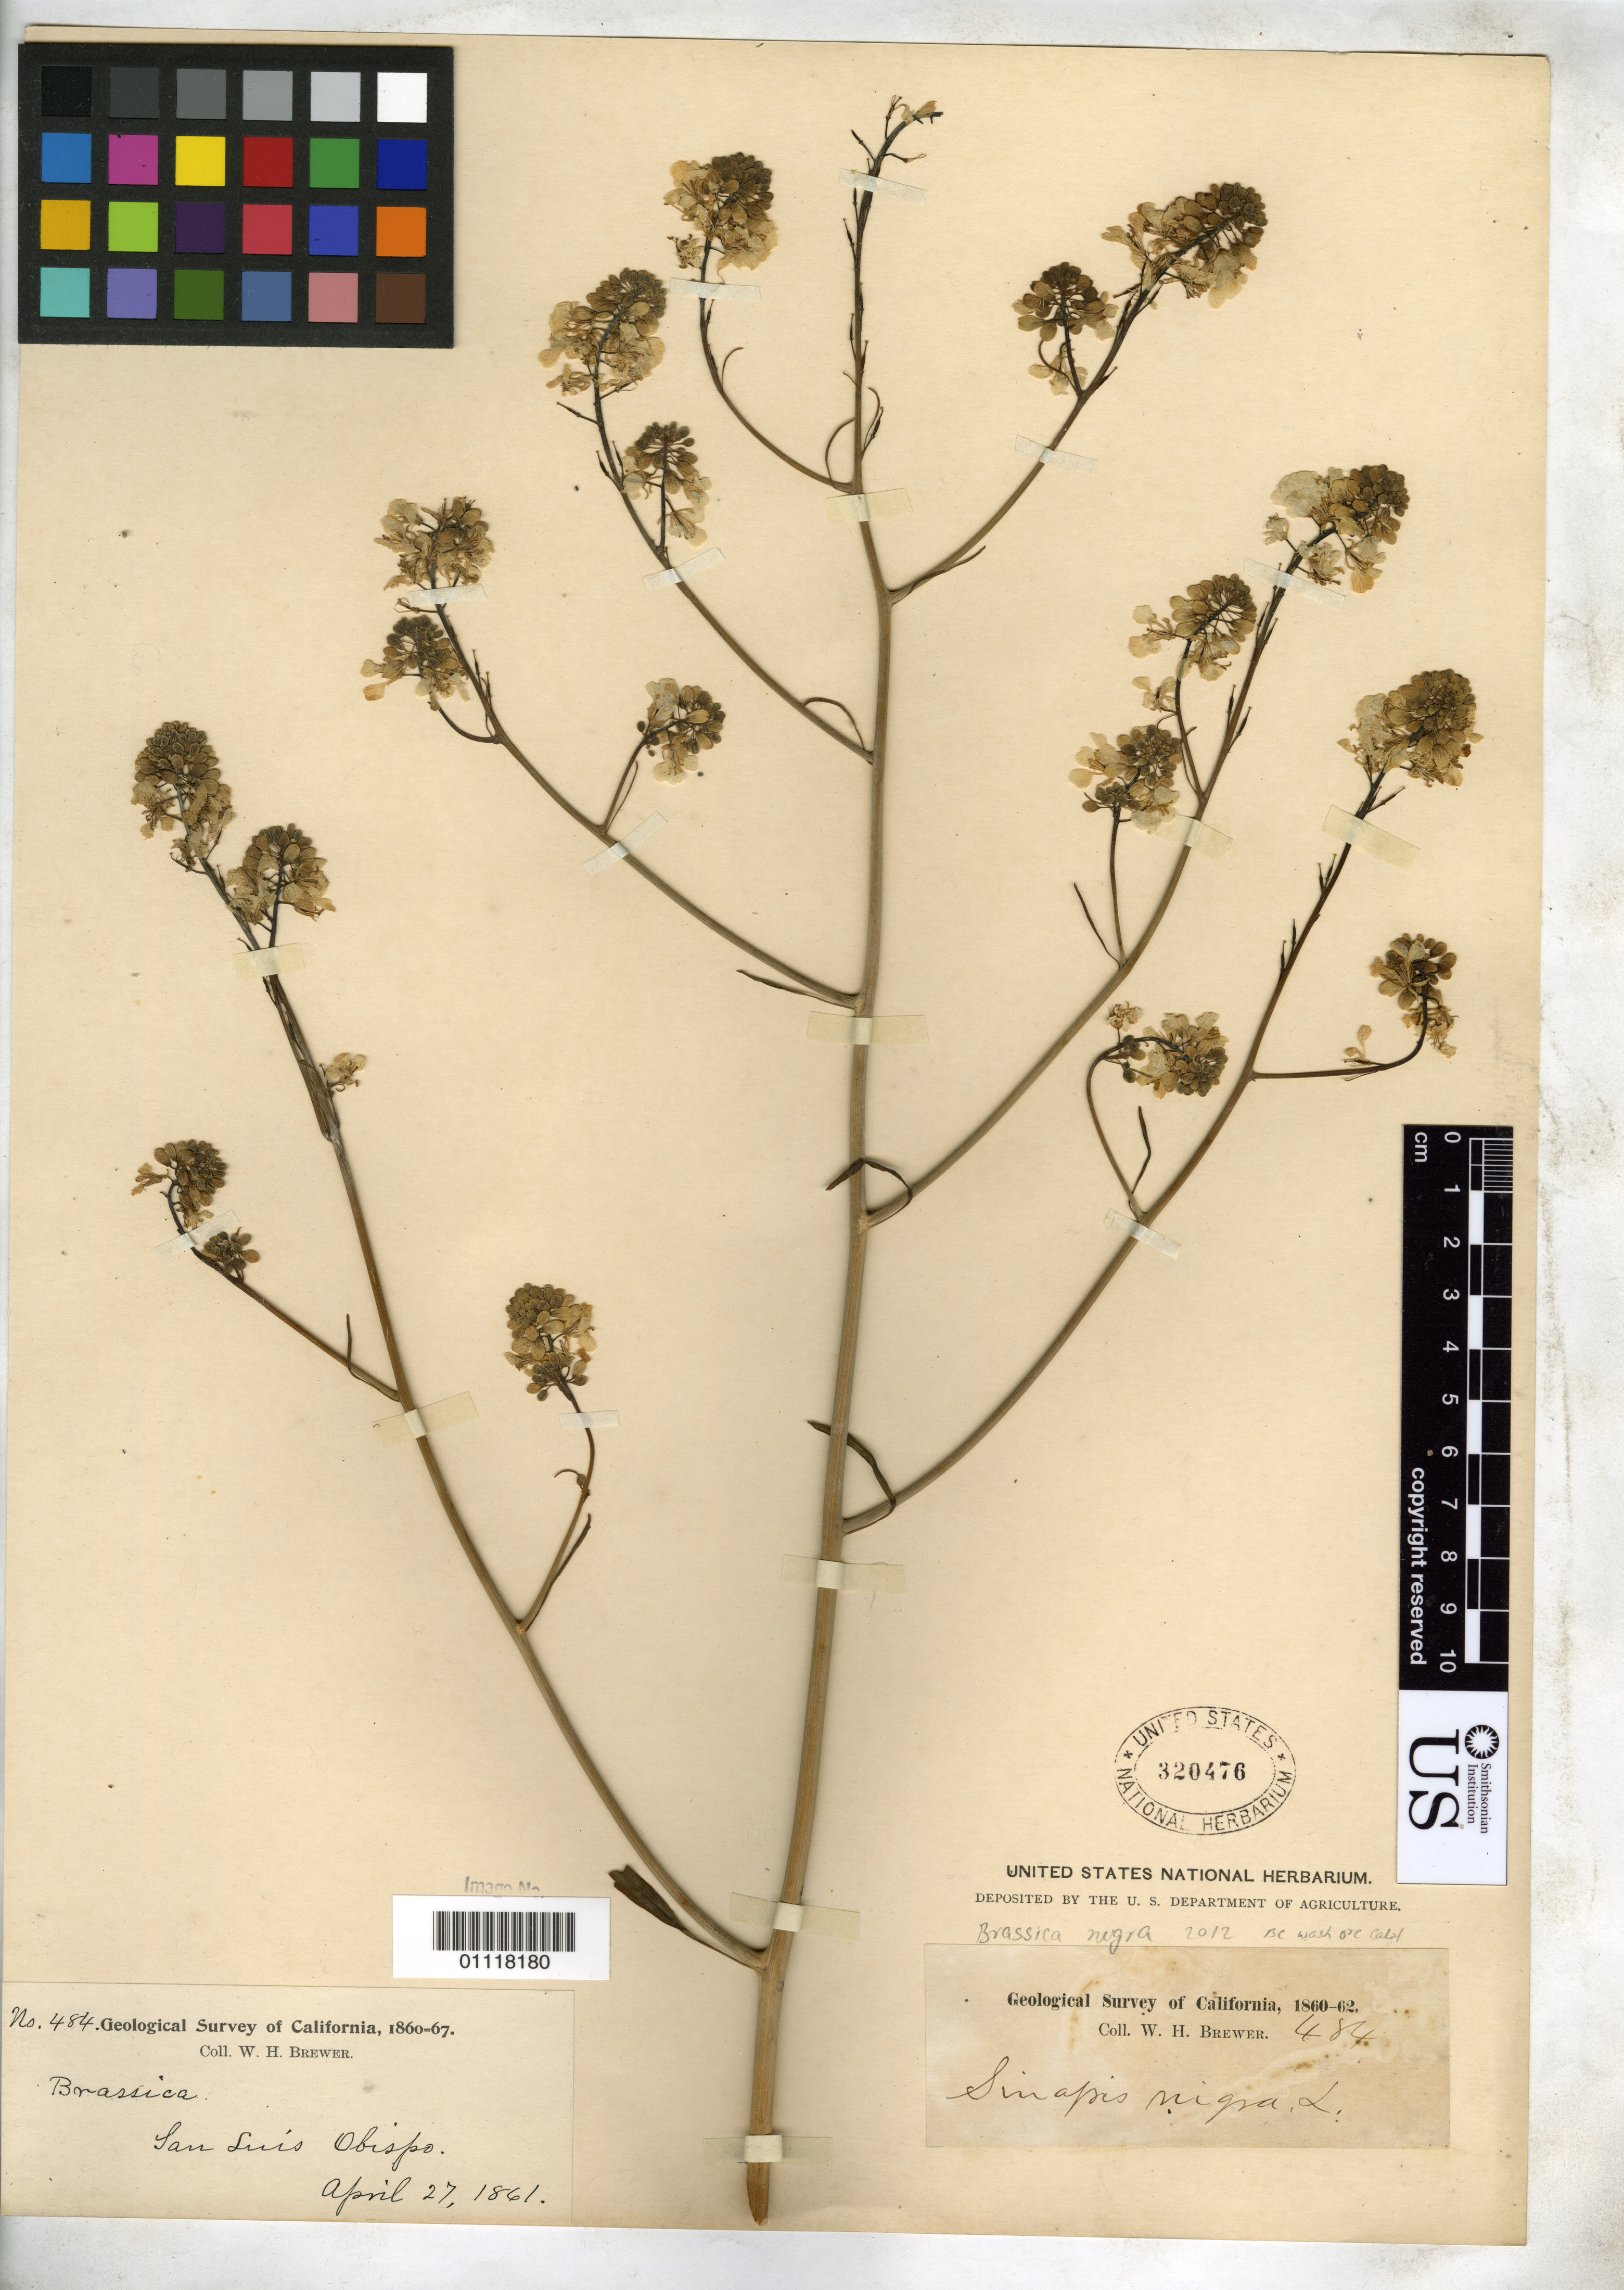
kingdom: Plantae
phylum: Tracheophyta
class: Magnoliopsida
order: Brassicales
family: Brassicaceae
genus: Brassica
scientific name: Brassica nigra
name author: (L.) W.D.J. Koch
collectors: W. H. Brewer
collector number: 484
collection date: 1861-04-27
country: United States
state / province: California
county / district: San Luis Obispo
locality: San Luis Obispo.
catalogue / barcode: US 320476